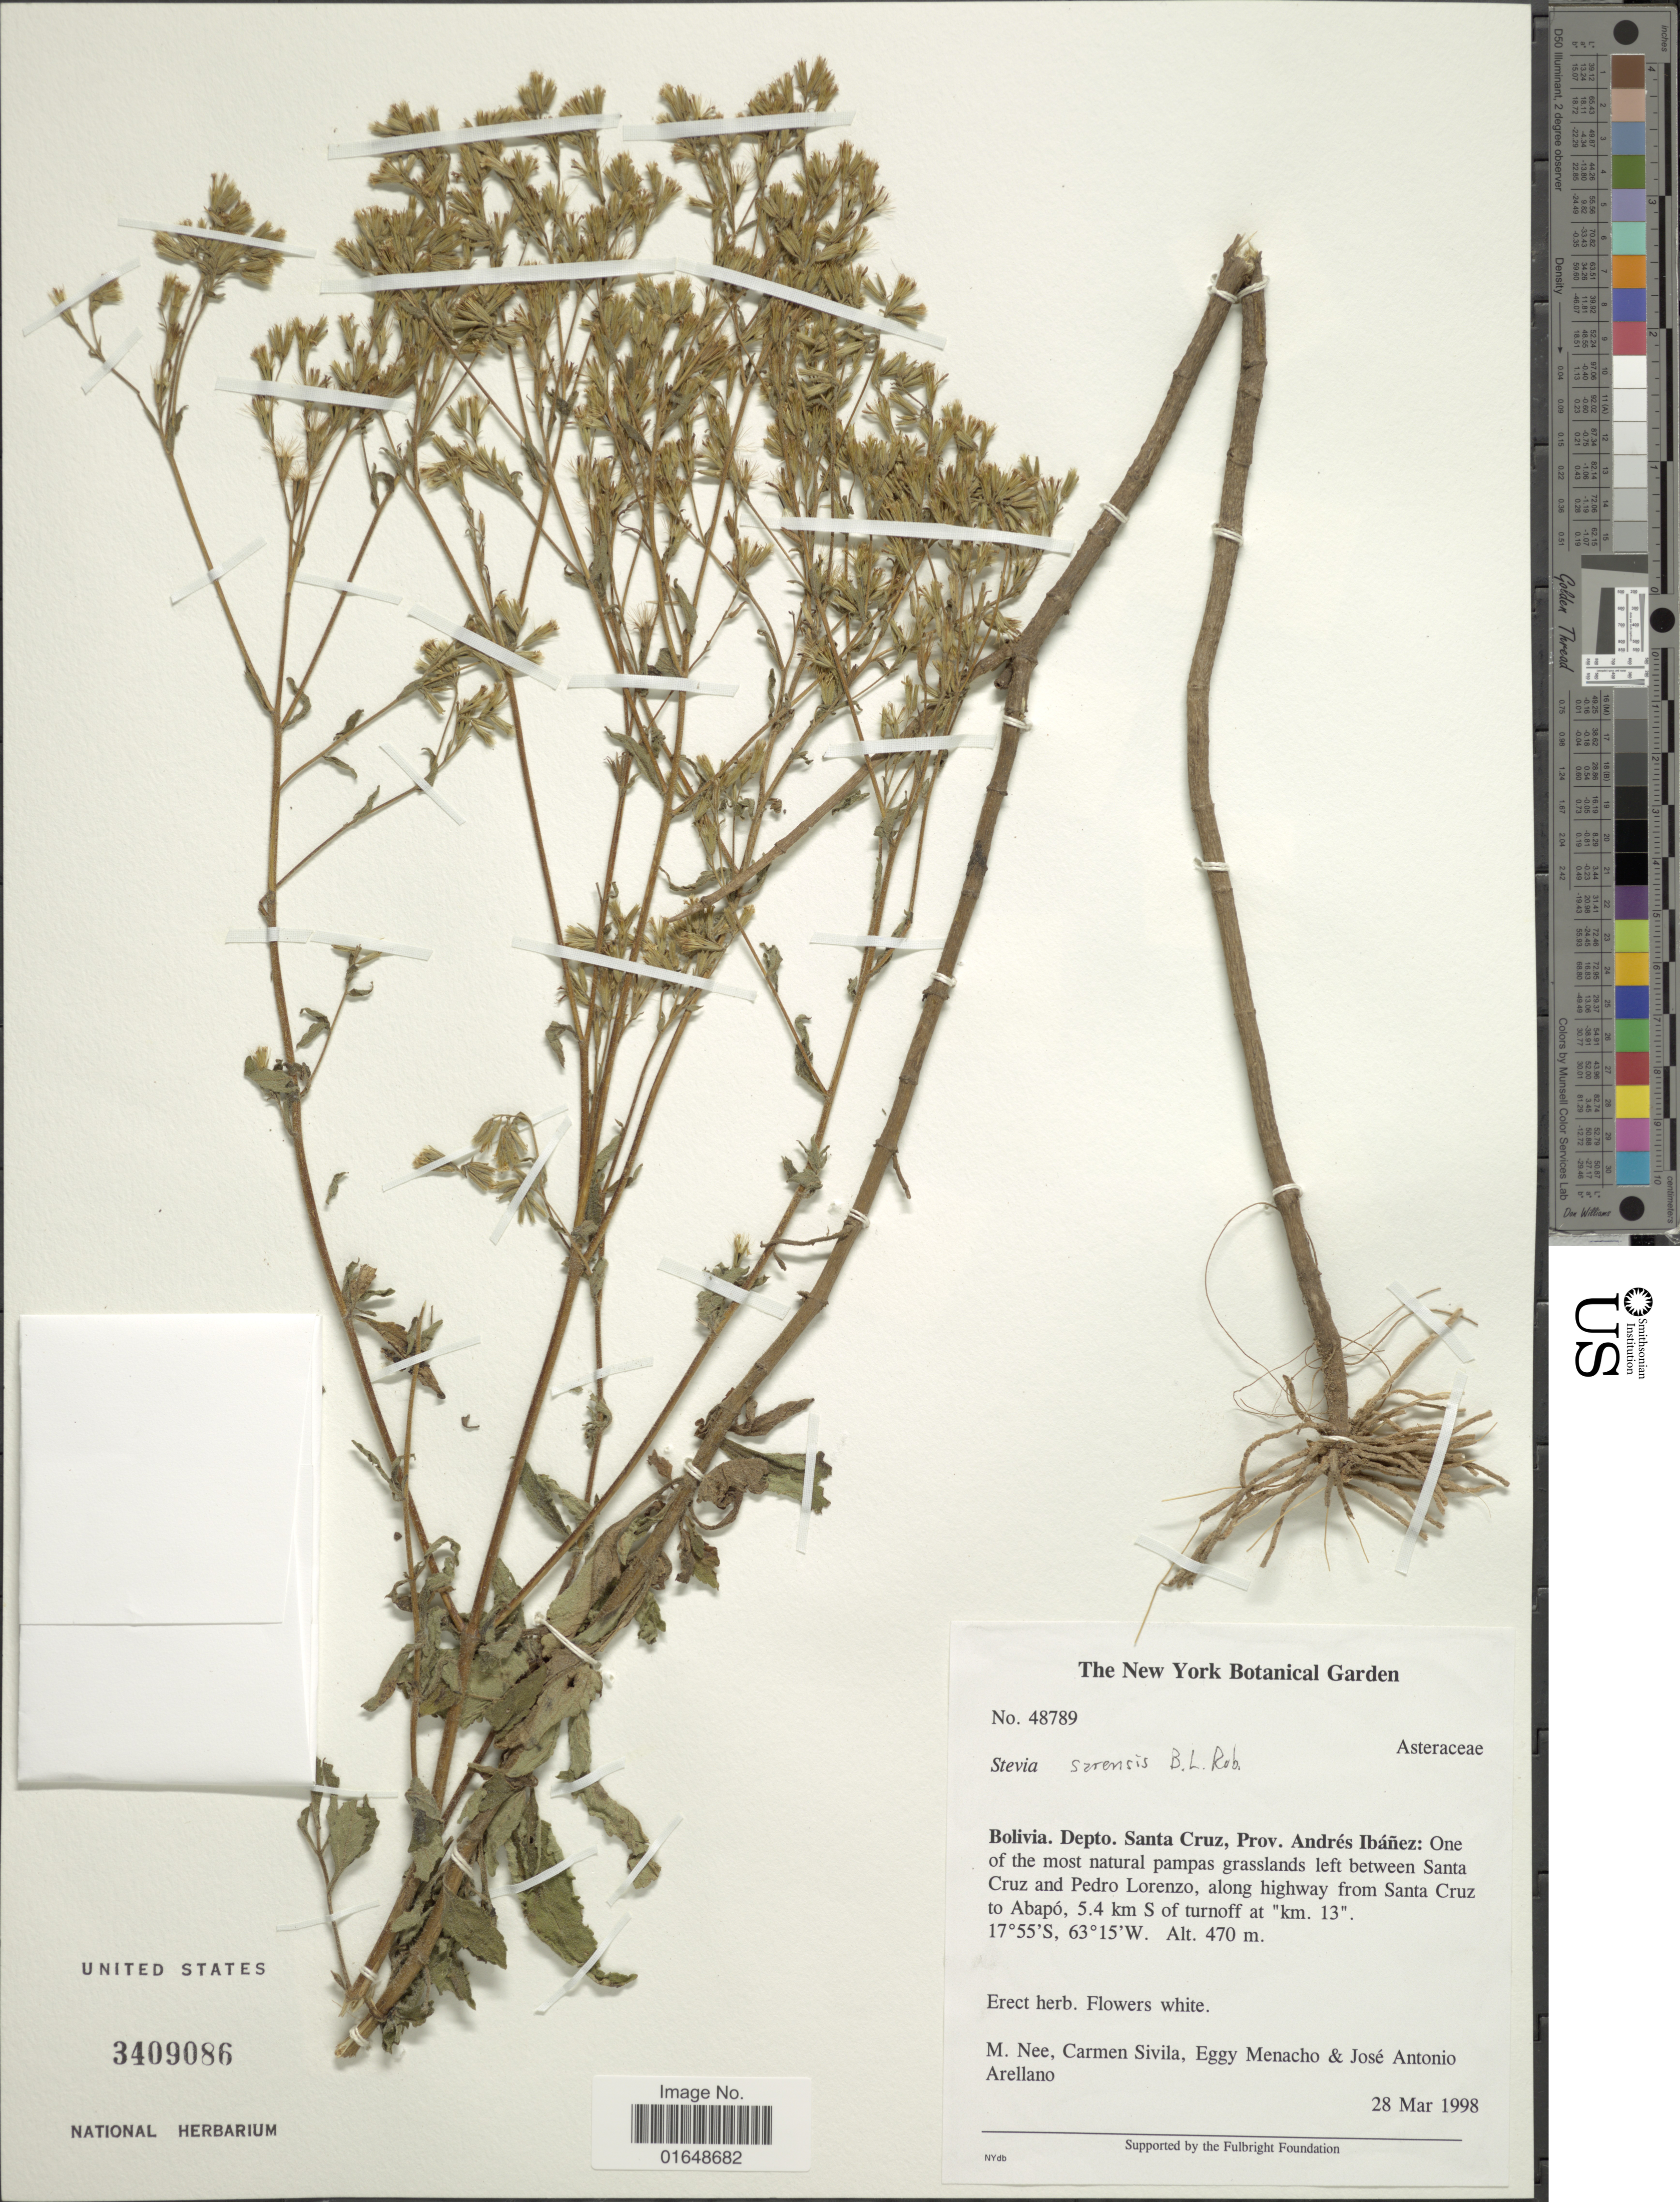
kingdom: Plantae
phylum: Tracheophyta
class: Magnoliopsida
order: Asterales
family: Asteraceae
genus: Stevia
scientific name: Stevia sarensis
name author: B.L. Rob.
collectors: M. Nee, C. Sivila, E. Menacho & J. Arellano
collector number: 48789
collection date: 1998-03-28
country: Bolivia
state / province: Santa Cruz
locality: Bolivia, Depto. Santa Cruz, Prov. Andrés Ibáñez: One of the most natural pampas grasslands left between Santa Cruz and Pedro Lorenzo, along highway from Santa Cruz to Abapó, 5.4 km S of turnoff at "km. 13"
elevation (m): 470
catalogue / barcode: US 3409086